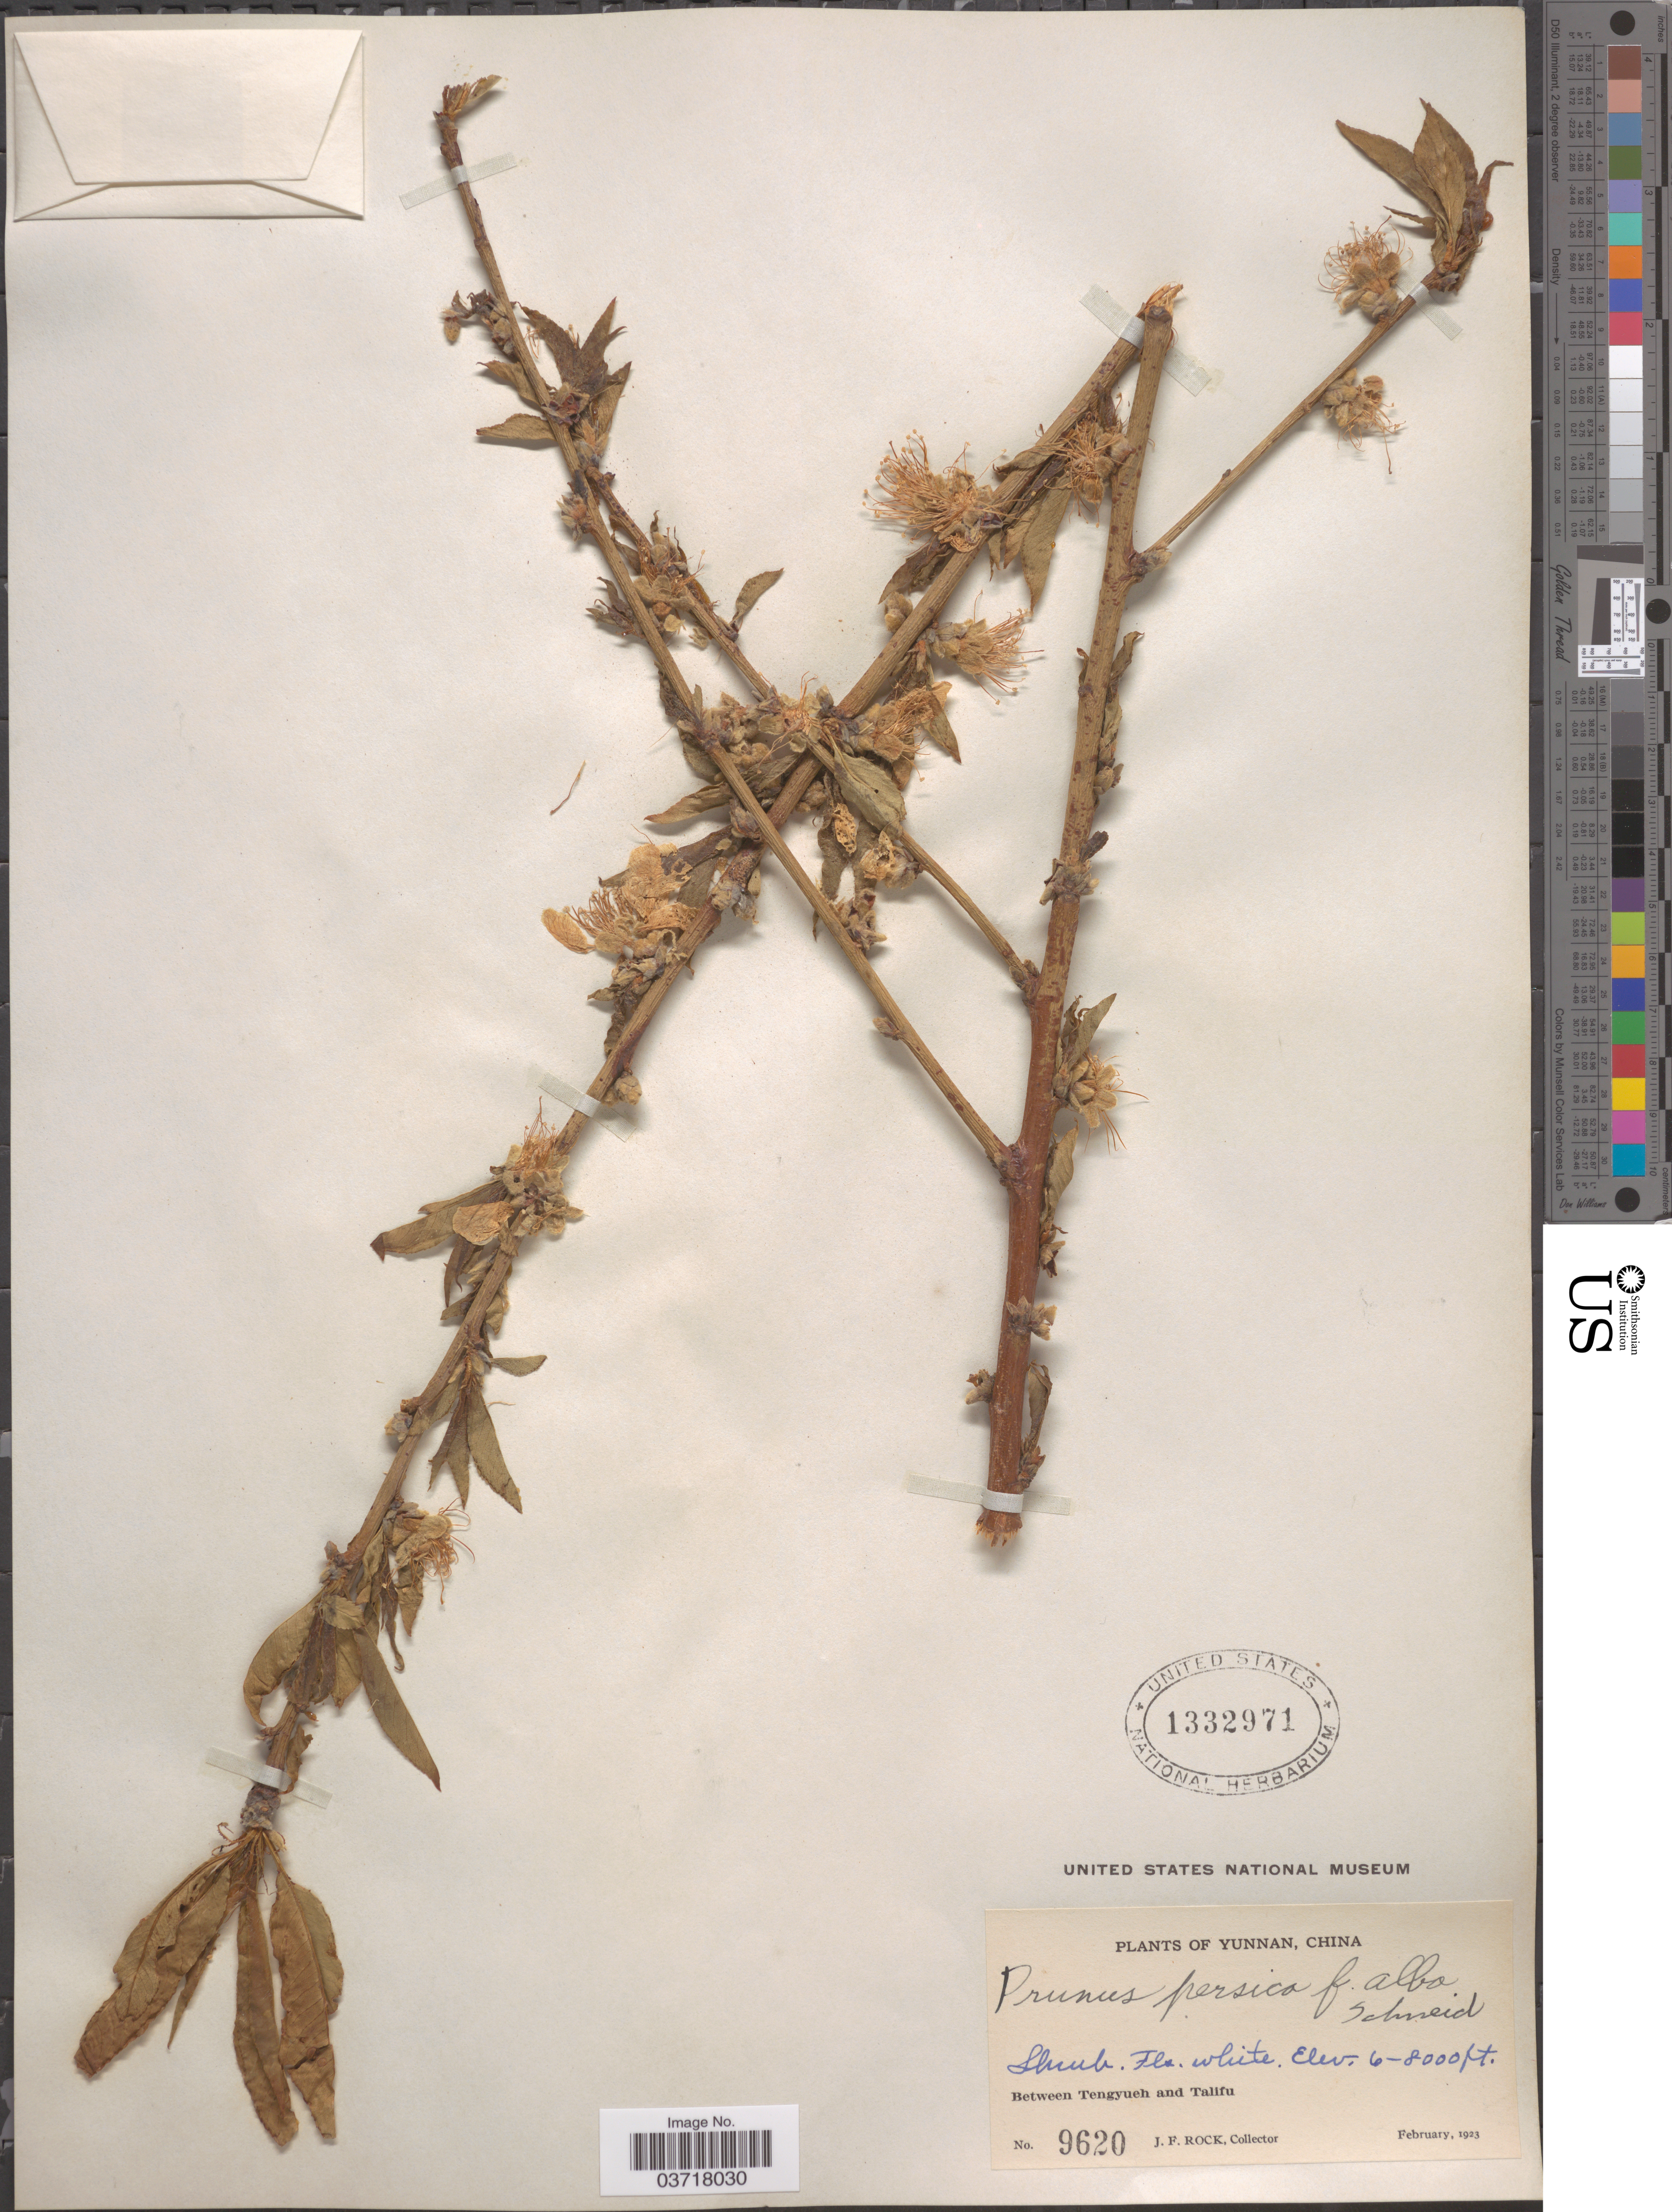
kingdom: Plantae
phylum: Tracheophyta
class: Magnoliopsida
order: Rosales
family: Rosaceae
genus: Prunus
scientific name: Prunus persica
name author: (L.) Batsch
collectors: J. Rock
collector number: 9620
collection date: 1923-02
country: China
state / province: Yunnan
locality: Between Tengyueh and Talifu.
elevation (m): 1829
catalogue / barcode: US 1332971